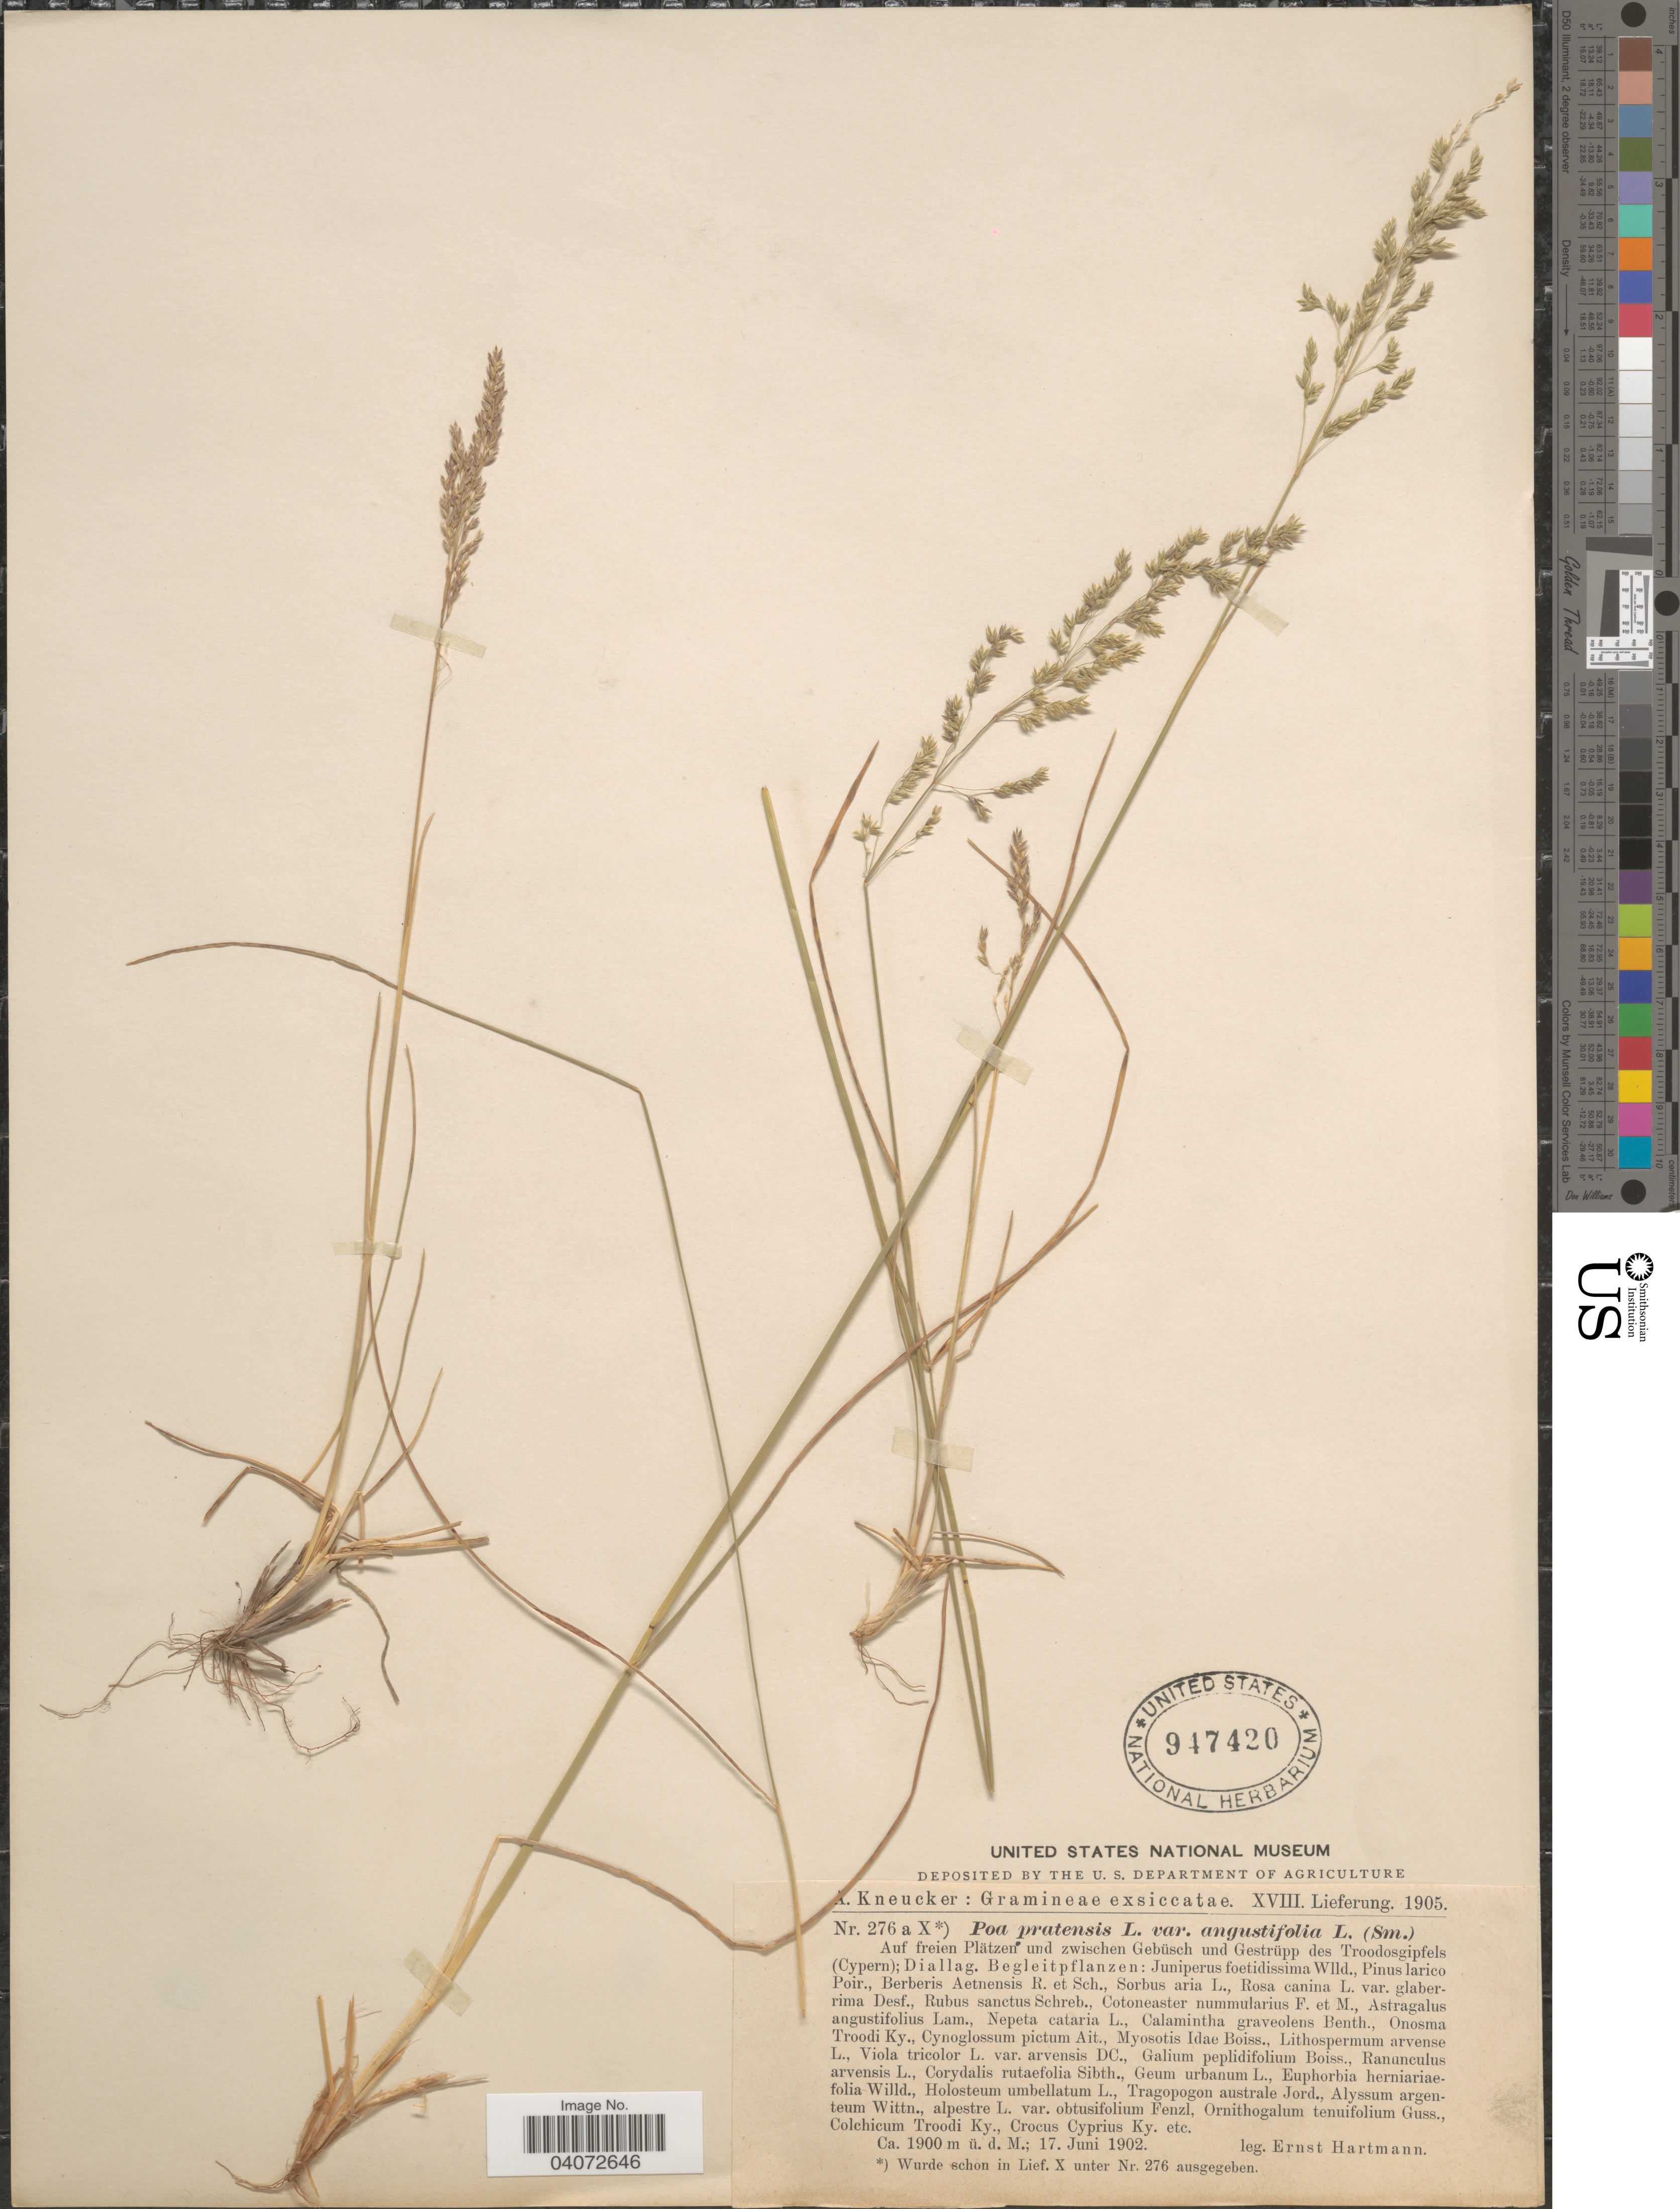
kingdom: Plantae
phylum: Tracheophyta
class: Liliopsida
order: Poales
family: Poaceae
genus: Poa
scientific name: Poa pratensis subsp. angustifolia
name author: (L.) Lej.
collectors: E. Hartmann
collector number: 276a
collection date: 1902-06-17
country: Cyprus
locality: Auf freien Plätzen und zwischen Gebüsch un Gestrüpp des Troodosgipfels (Cypern).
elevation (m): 1900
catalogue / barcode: US 947420